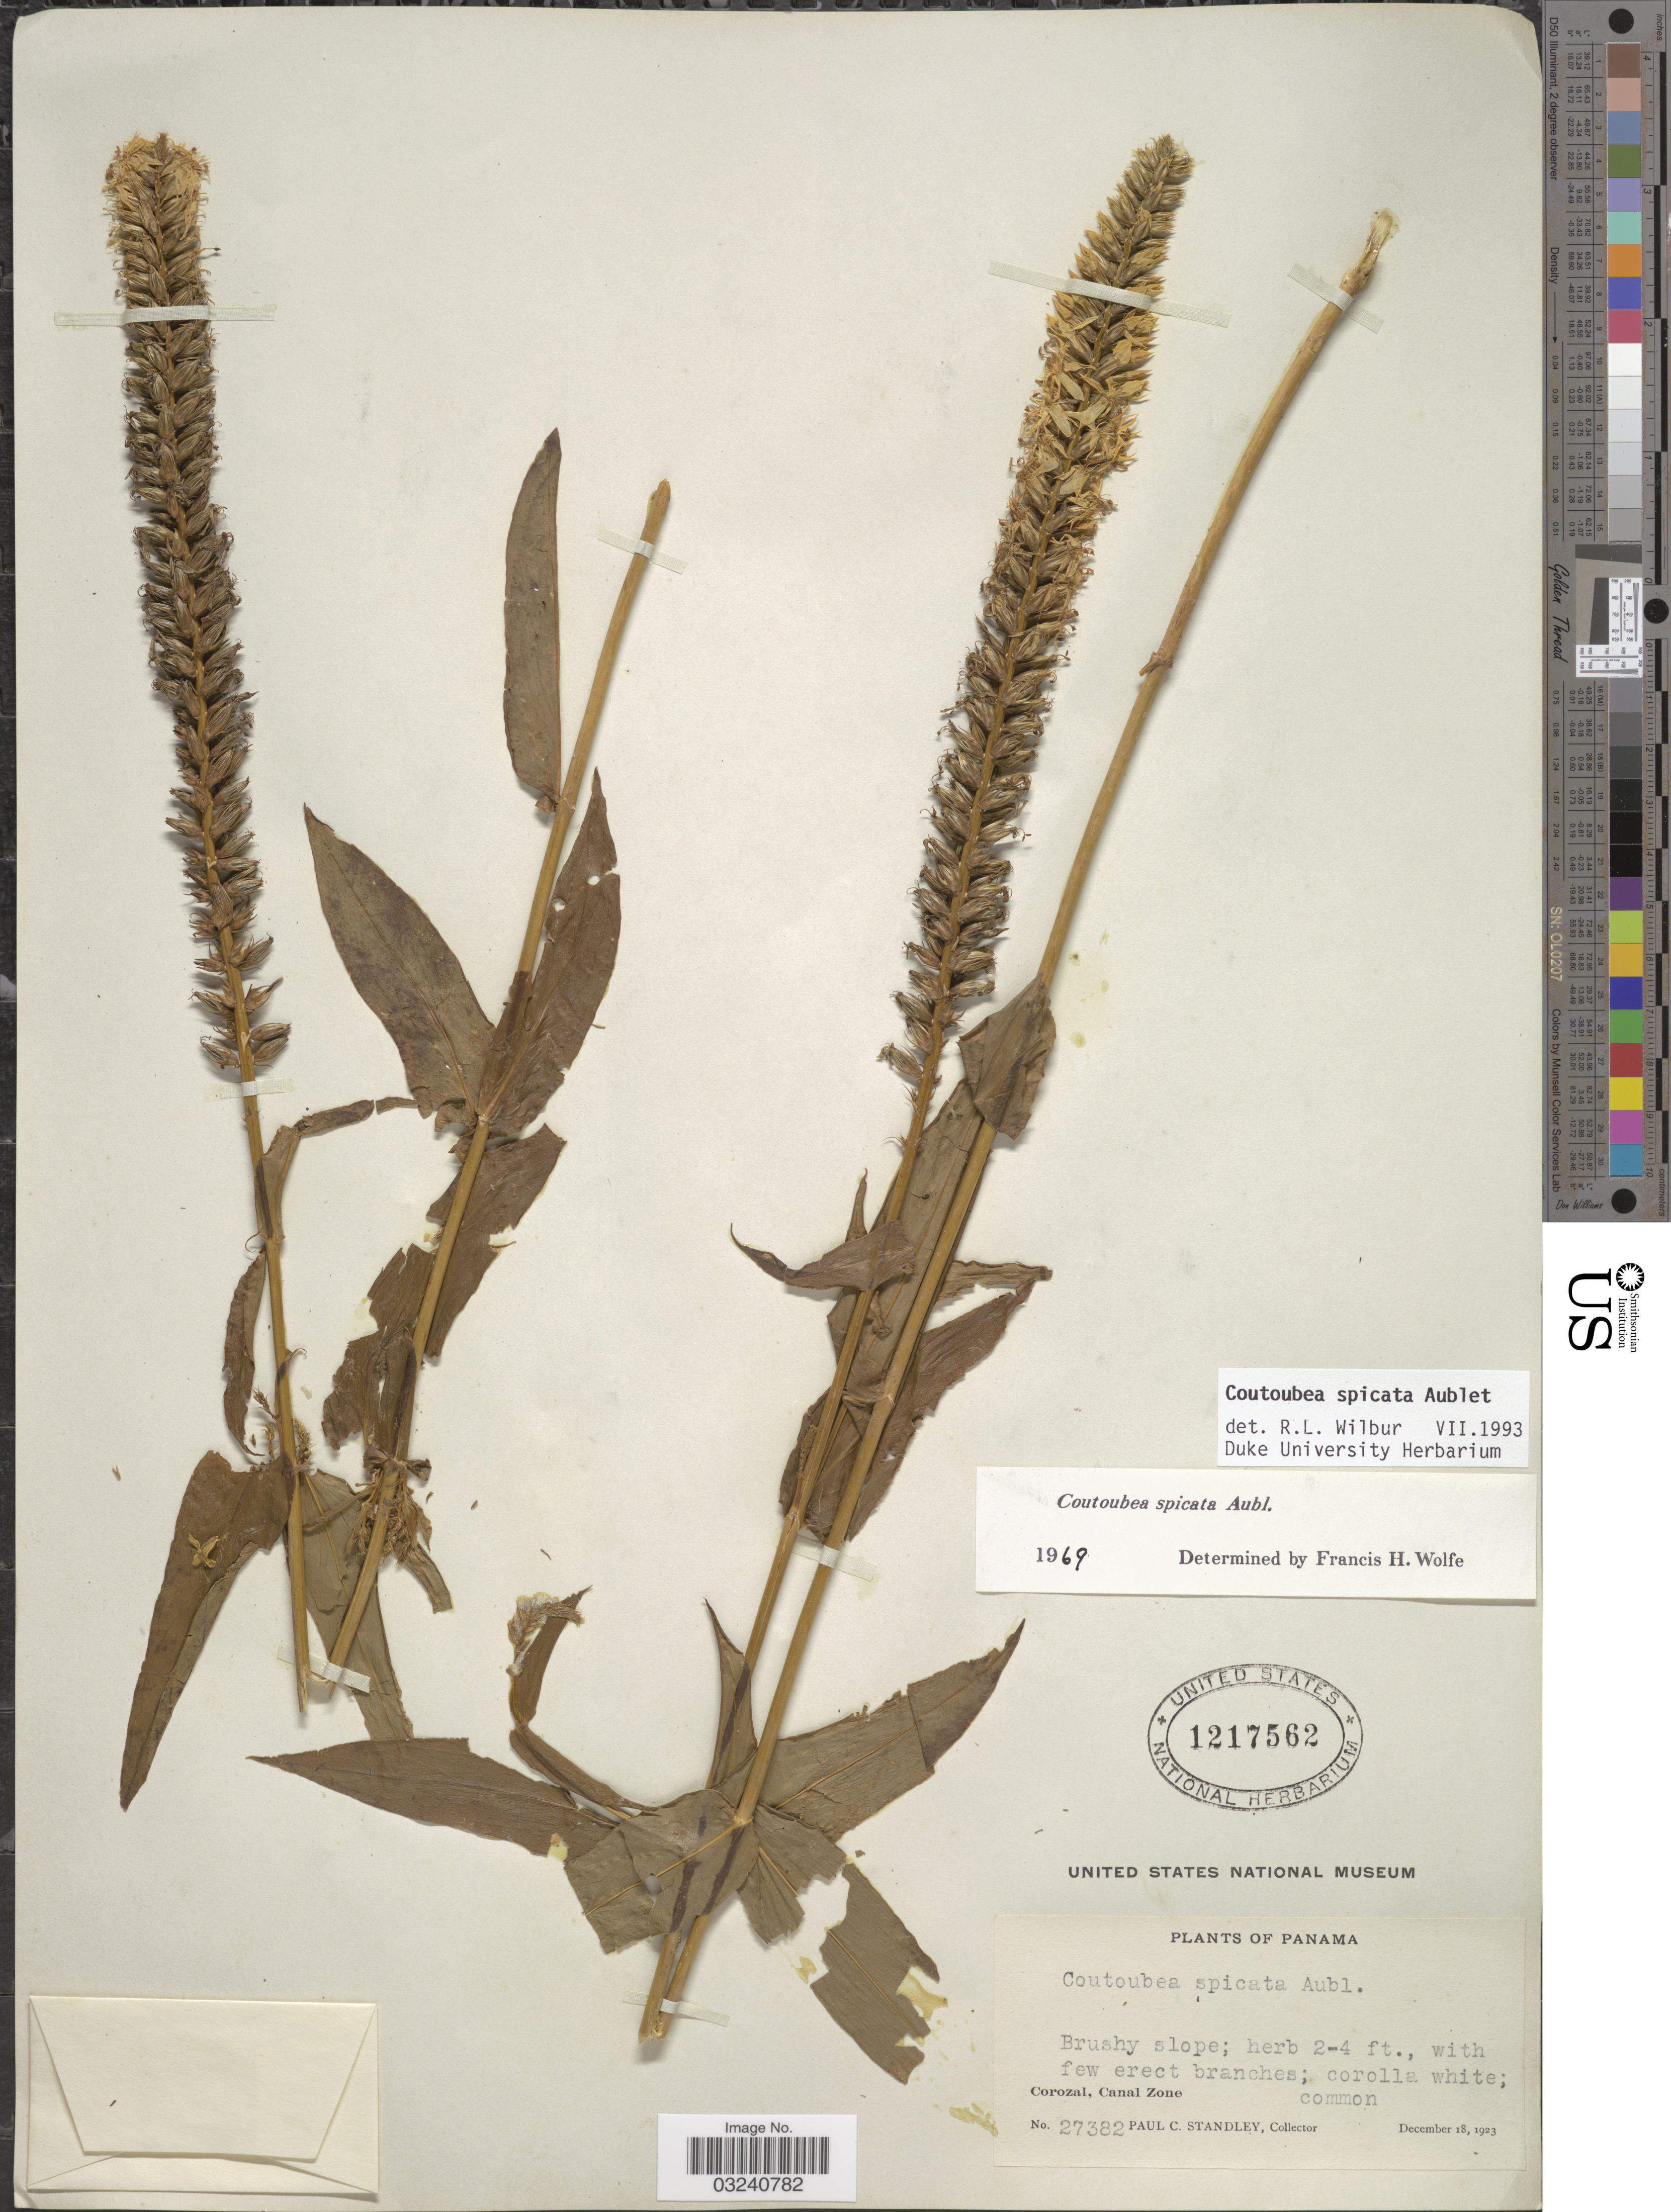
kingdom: Plantae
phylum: Tracheophyta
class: Magnoliopsida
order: Gentianales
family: Gentianaceae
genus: Coutoubea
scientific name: Coutoubea spicata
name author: Aubl.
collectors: P. C. Standley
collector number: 27382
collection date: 1923-12-18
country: Panama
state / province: Colón / Panamá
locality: Corozal, Canal Zone.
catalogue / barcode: US 1217562